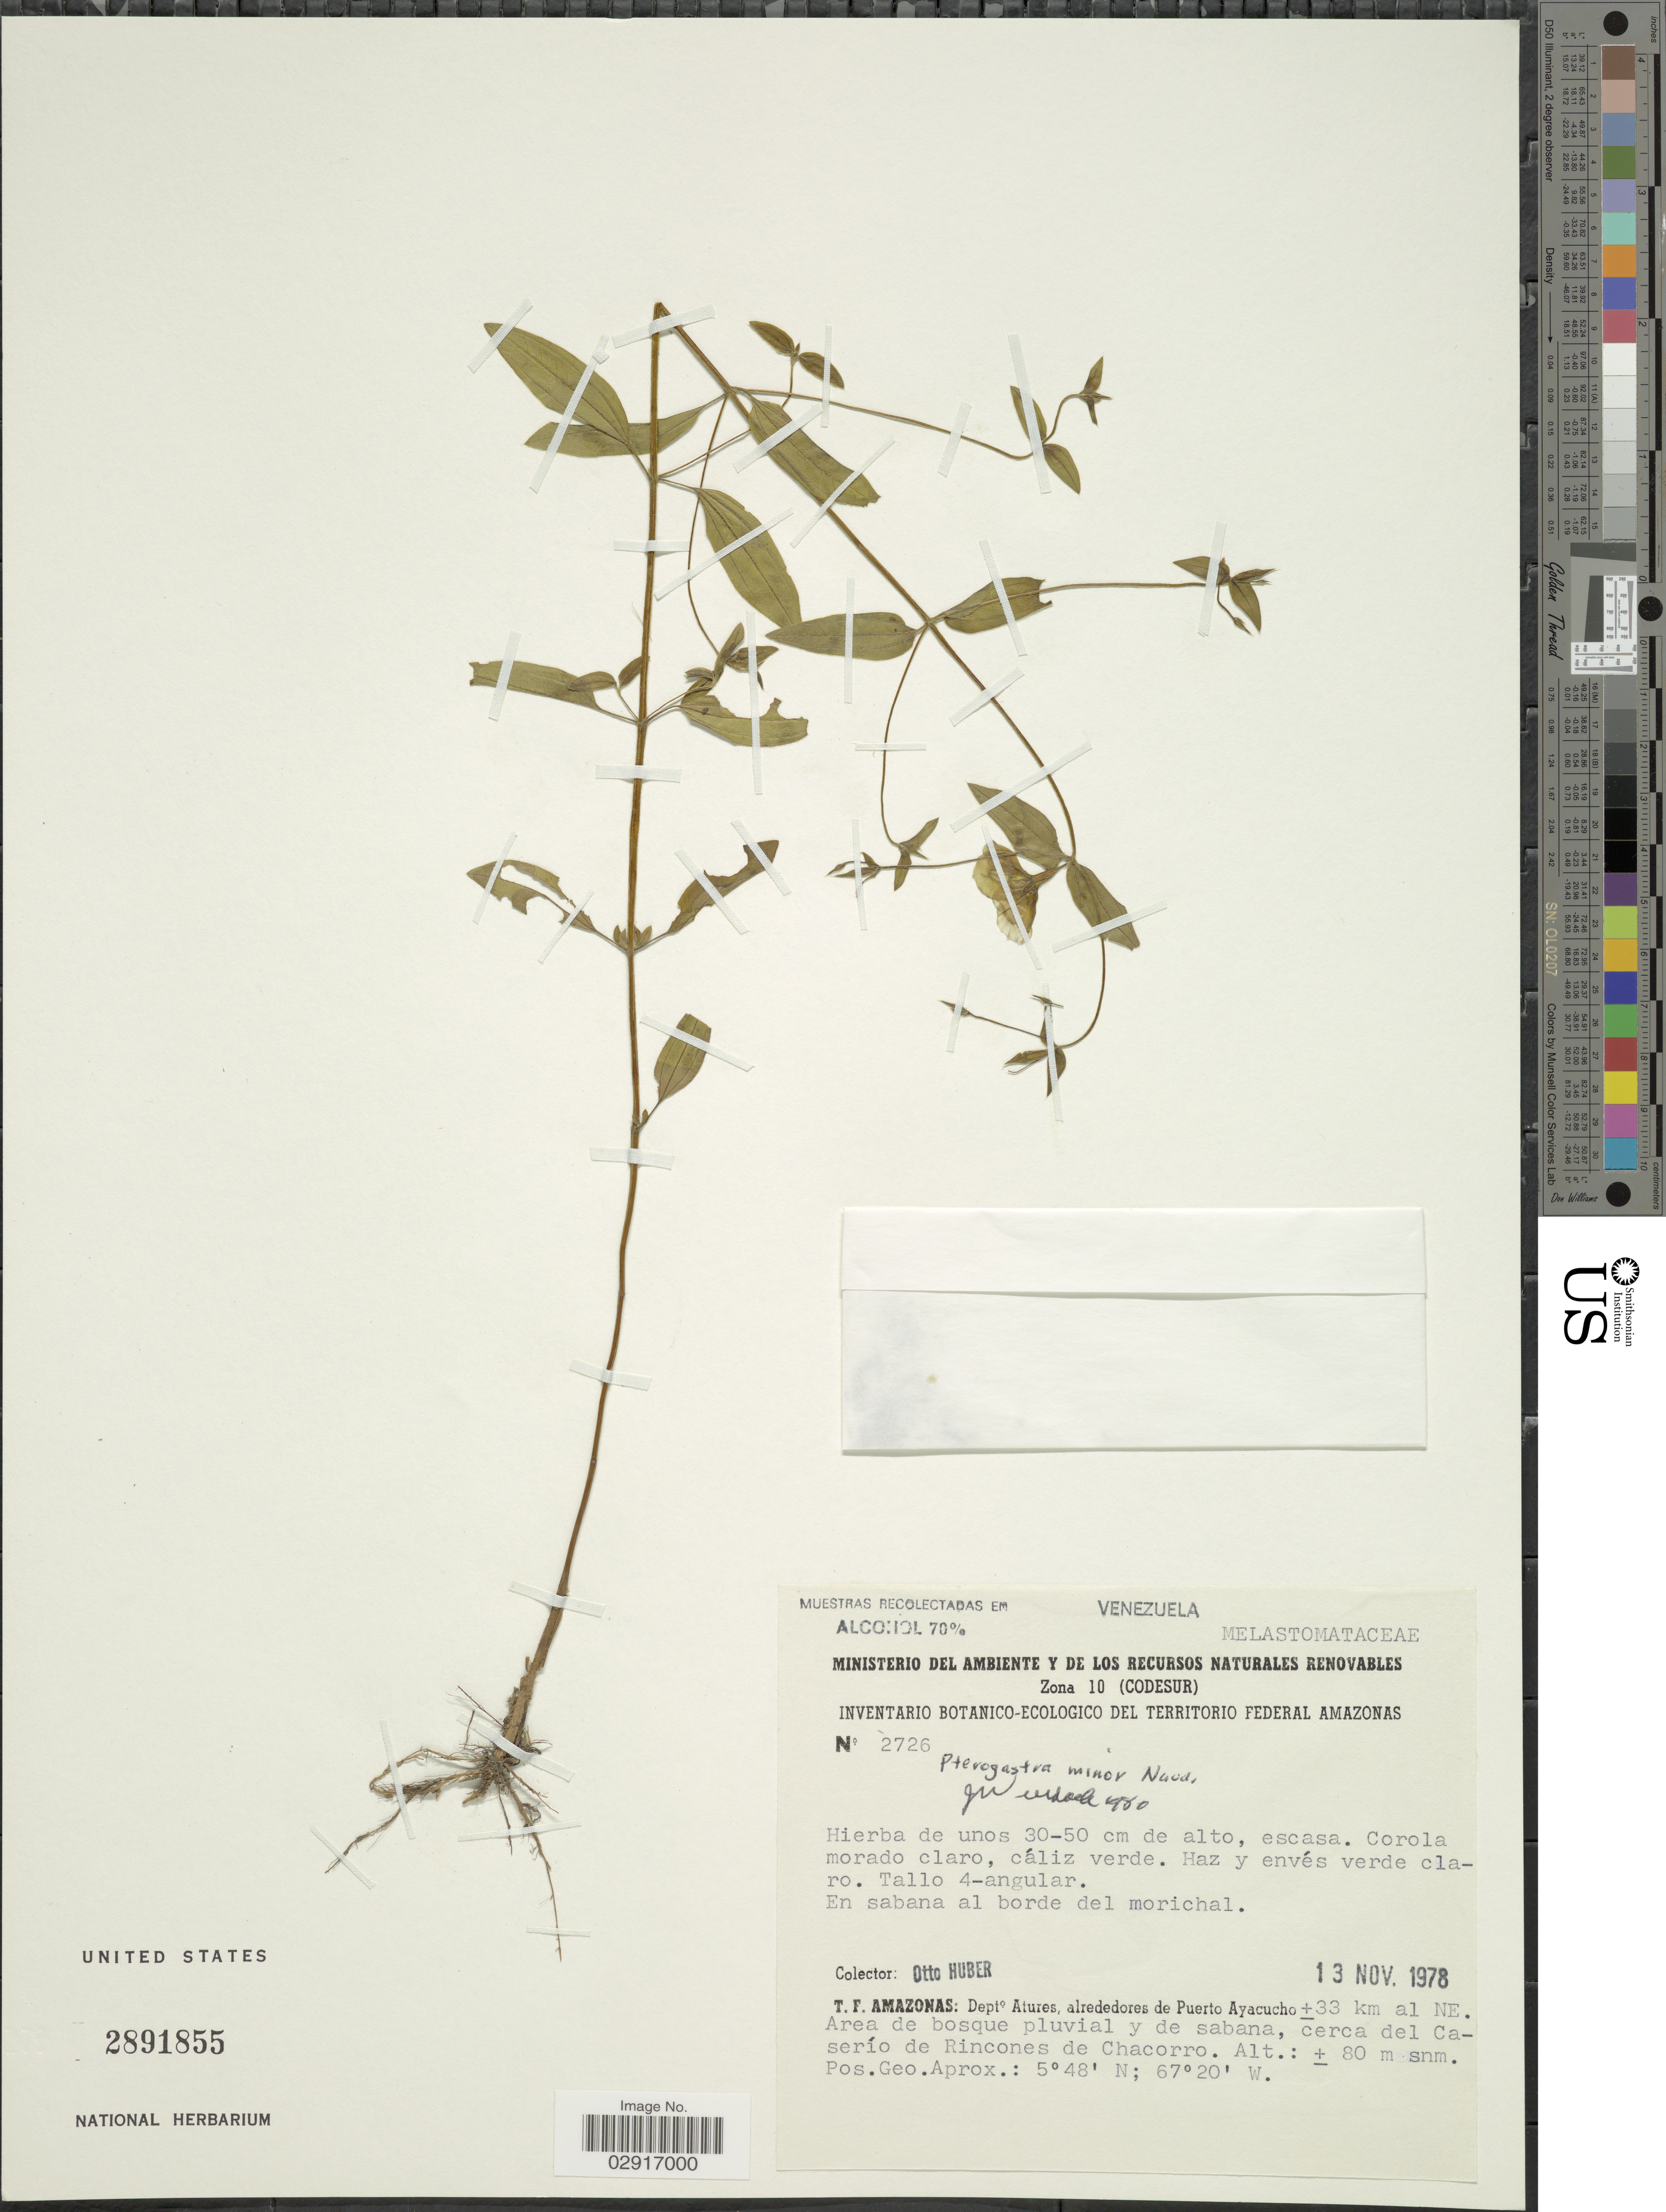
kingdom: Plantae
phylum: Tracheophyta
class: Magnoliopsida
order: Myrtales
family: Melastomataceae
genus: Pterogastra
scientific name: Pterogastra minor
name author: Naudin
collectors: O. Huber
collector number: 2726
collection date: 1978-11-13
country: Venezuela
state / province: Amazonas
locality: T.F. Amazonas: Depto Atures, alrededores de Puerto Ayacucho ± 33 km al NE. Cerca del Caserío de Rincones de Chacorro.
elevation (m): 80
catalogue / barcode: US 2891855